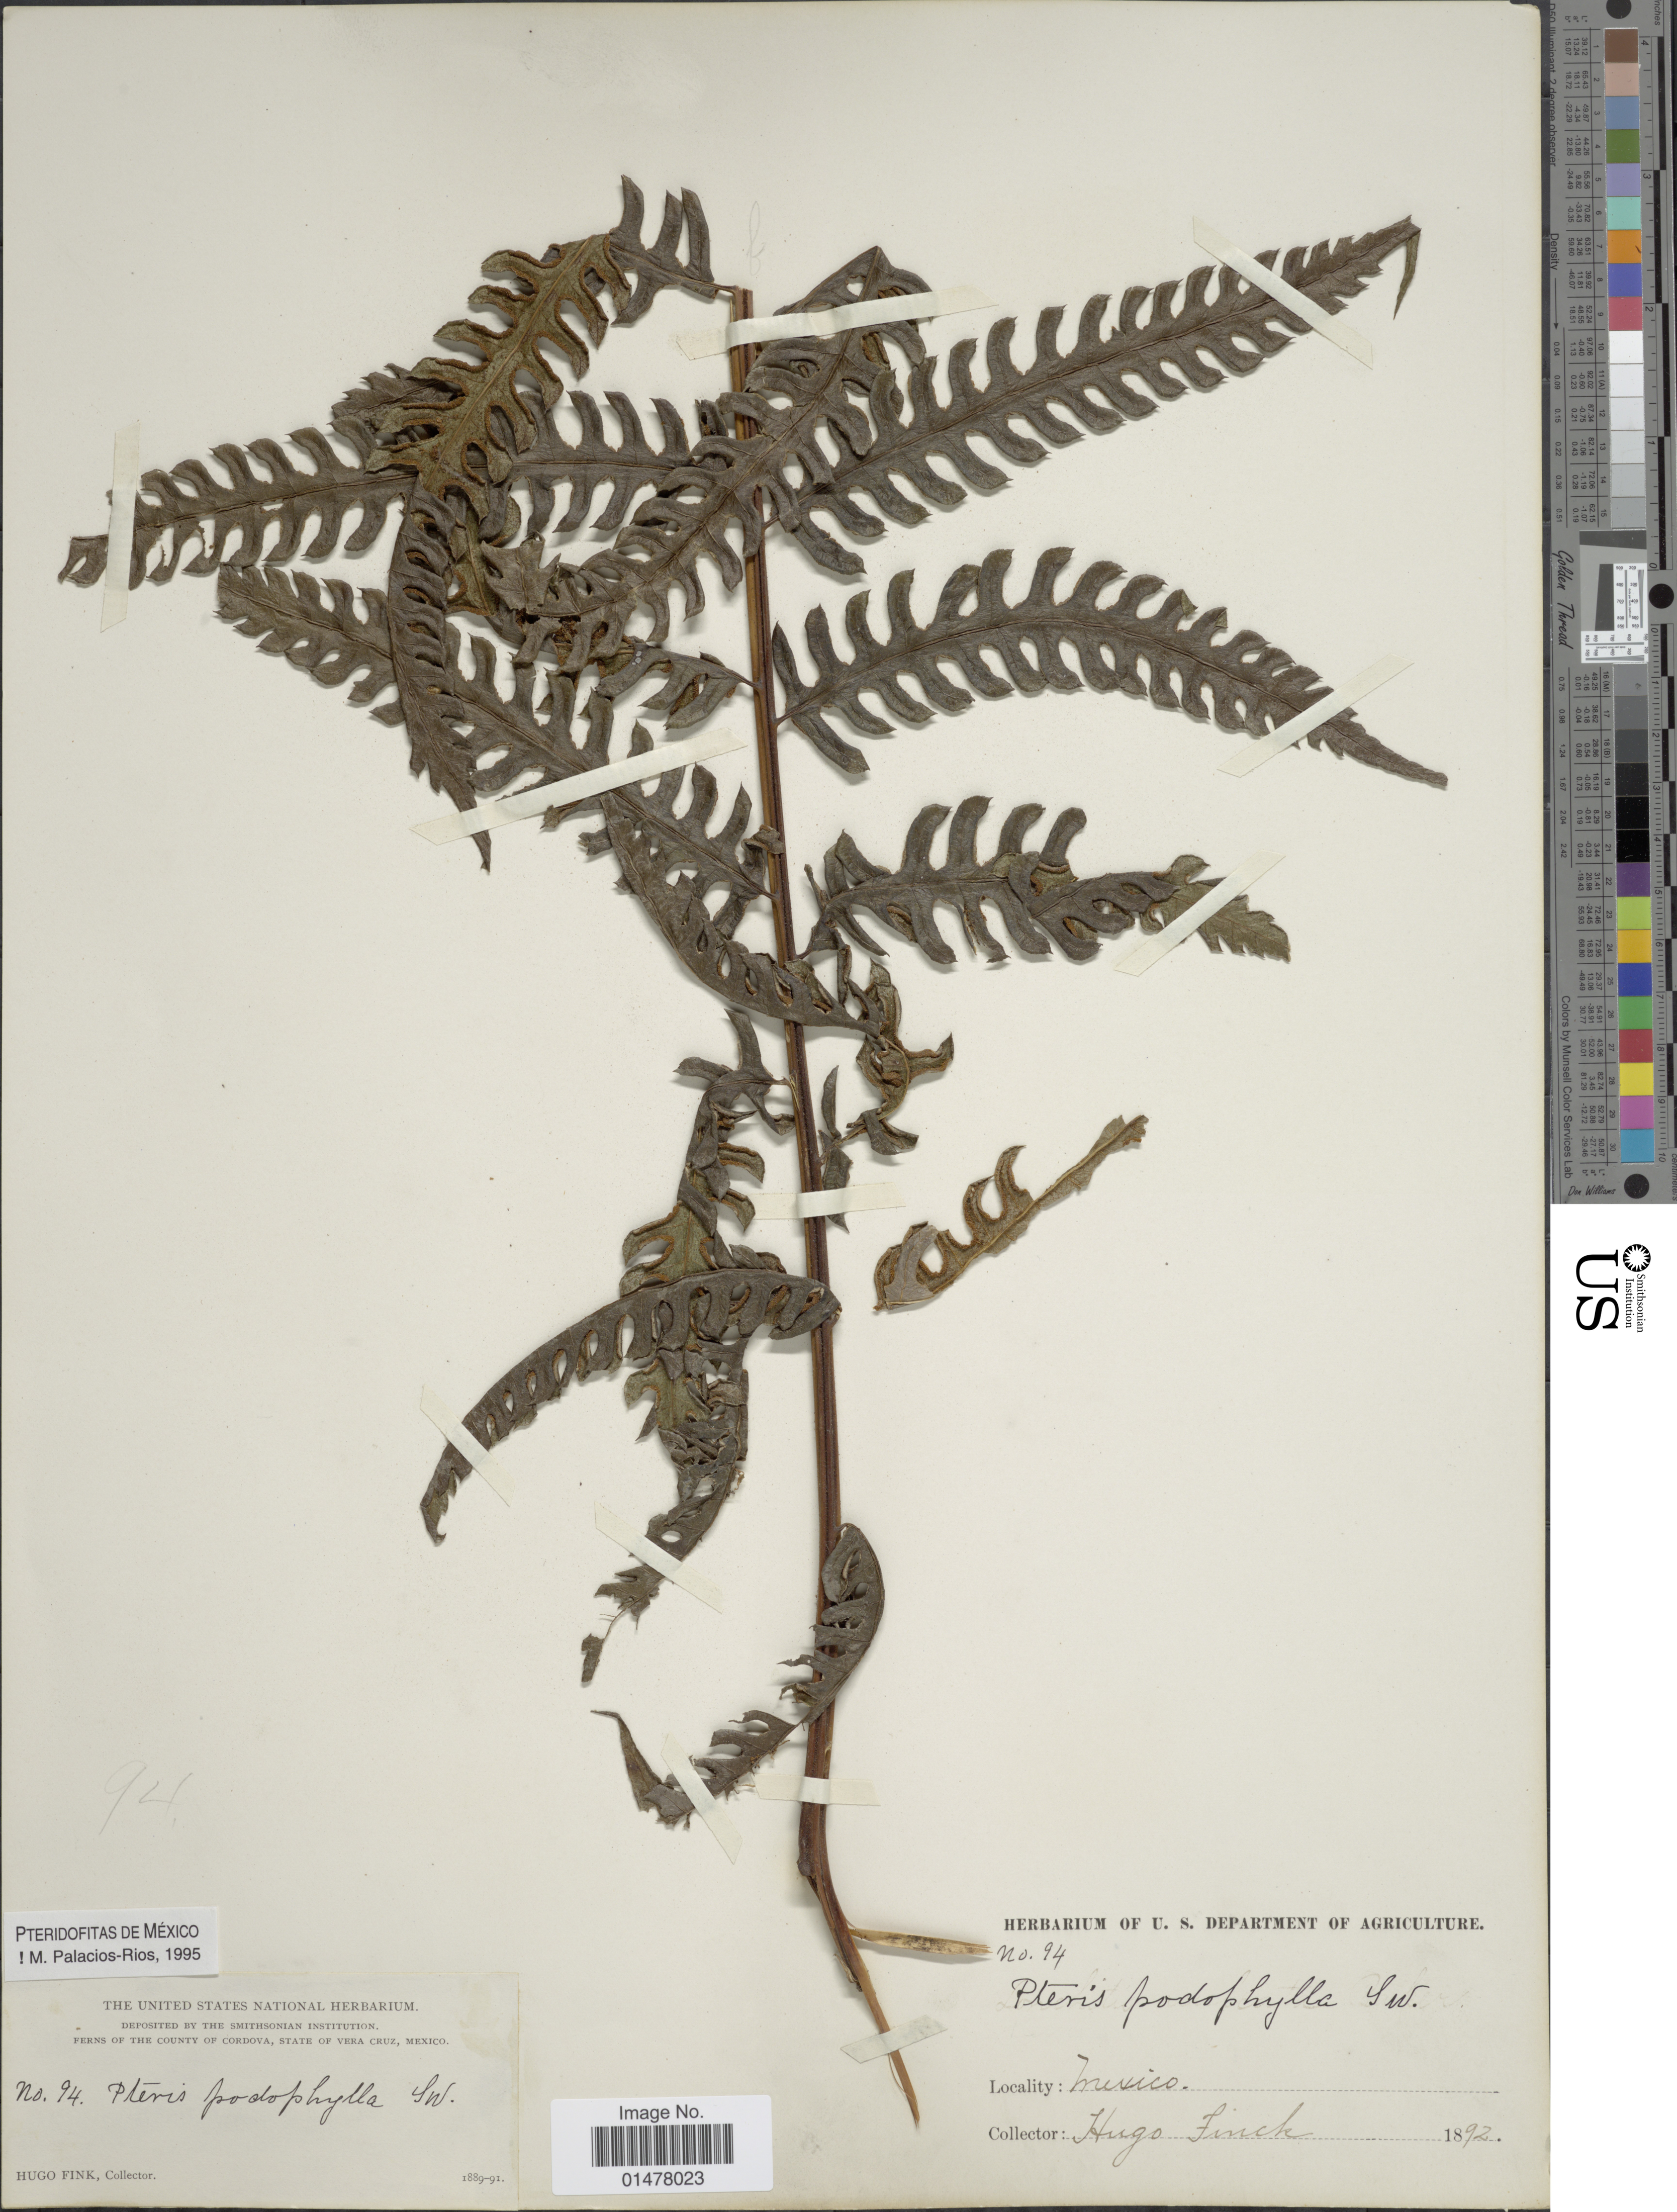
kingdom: Plantae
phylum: Tracheophyta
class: Polypodiopsida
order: Polypodiales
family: Pteridaceae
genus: Pteris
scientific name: Pteris podophylla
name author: Sw.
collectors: H. Finck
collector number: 94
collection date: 1892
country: Mexico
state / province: Veracruz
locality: Ferns of the county of Cordova, state of Vera Cruz, Mexico